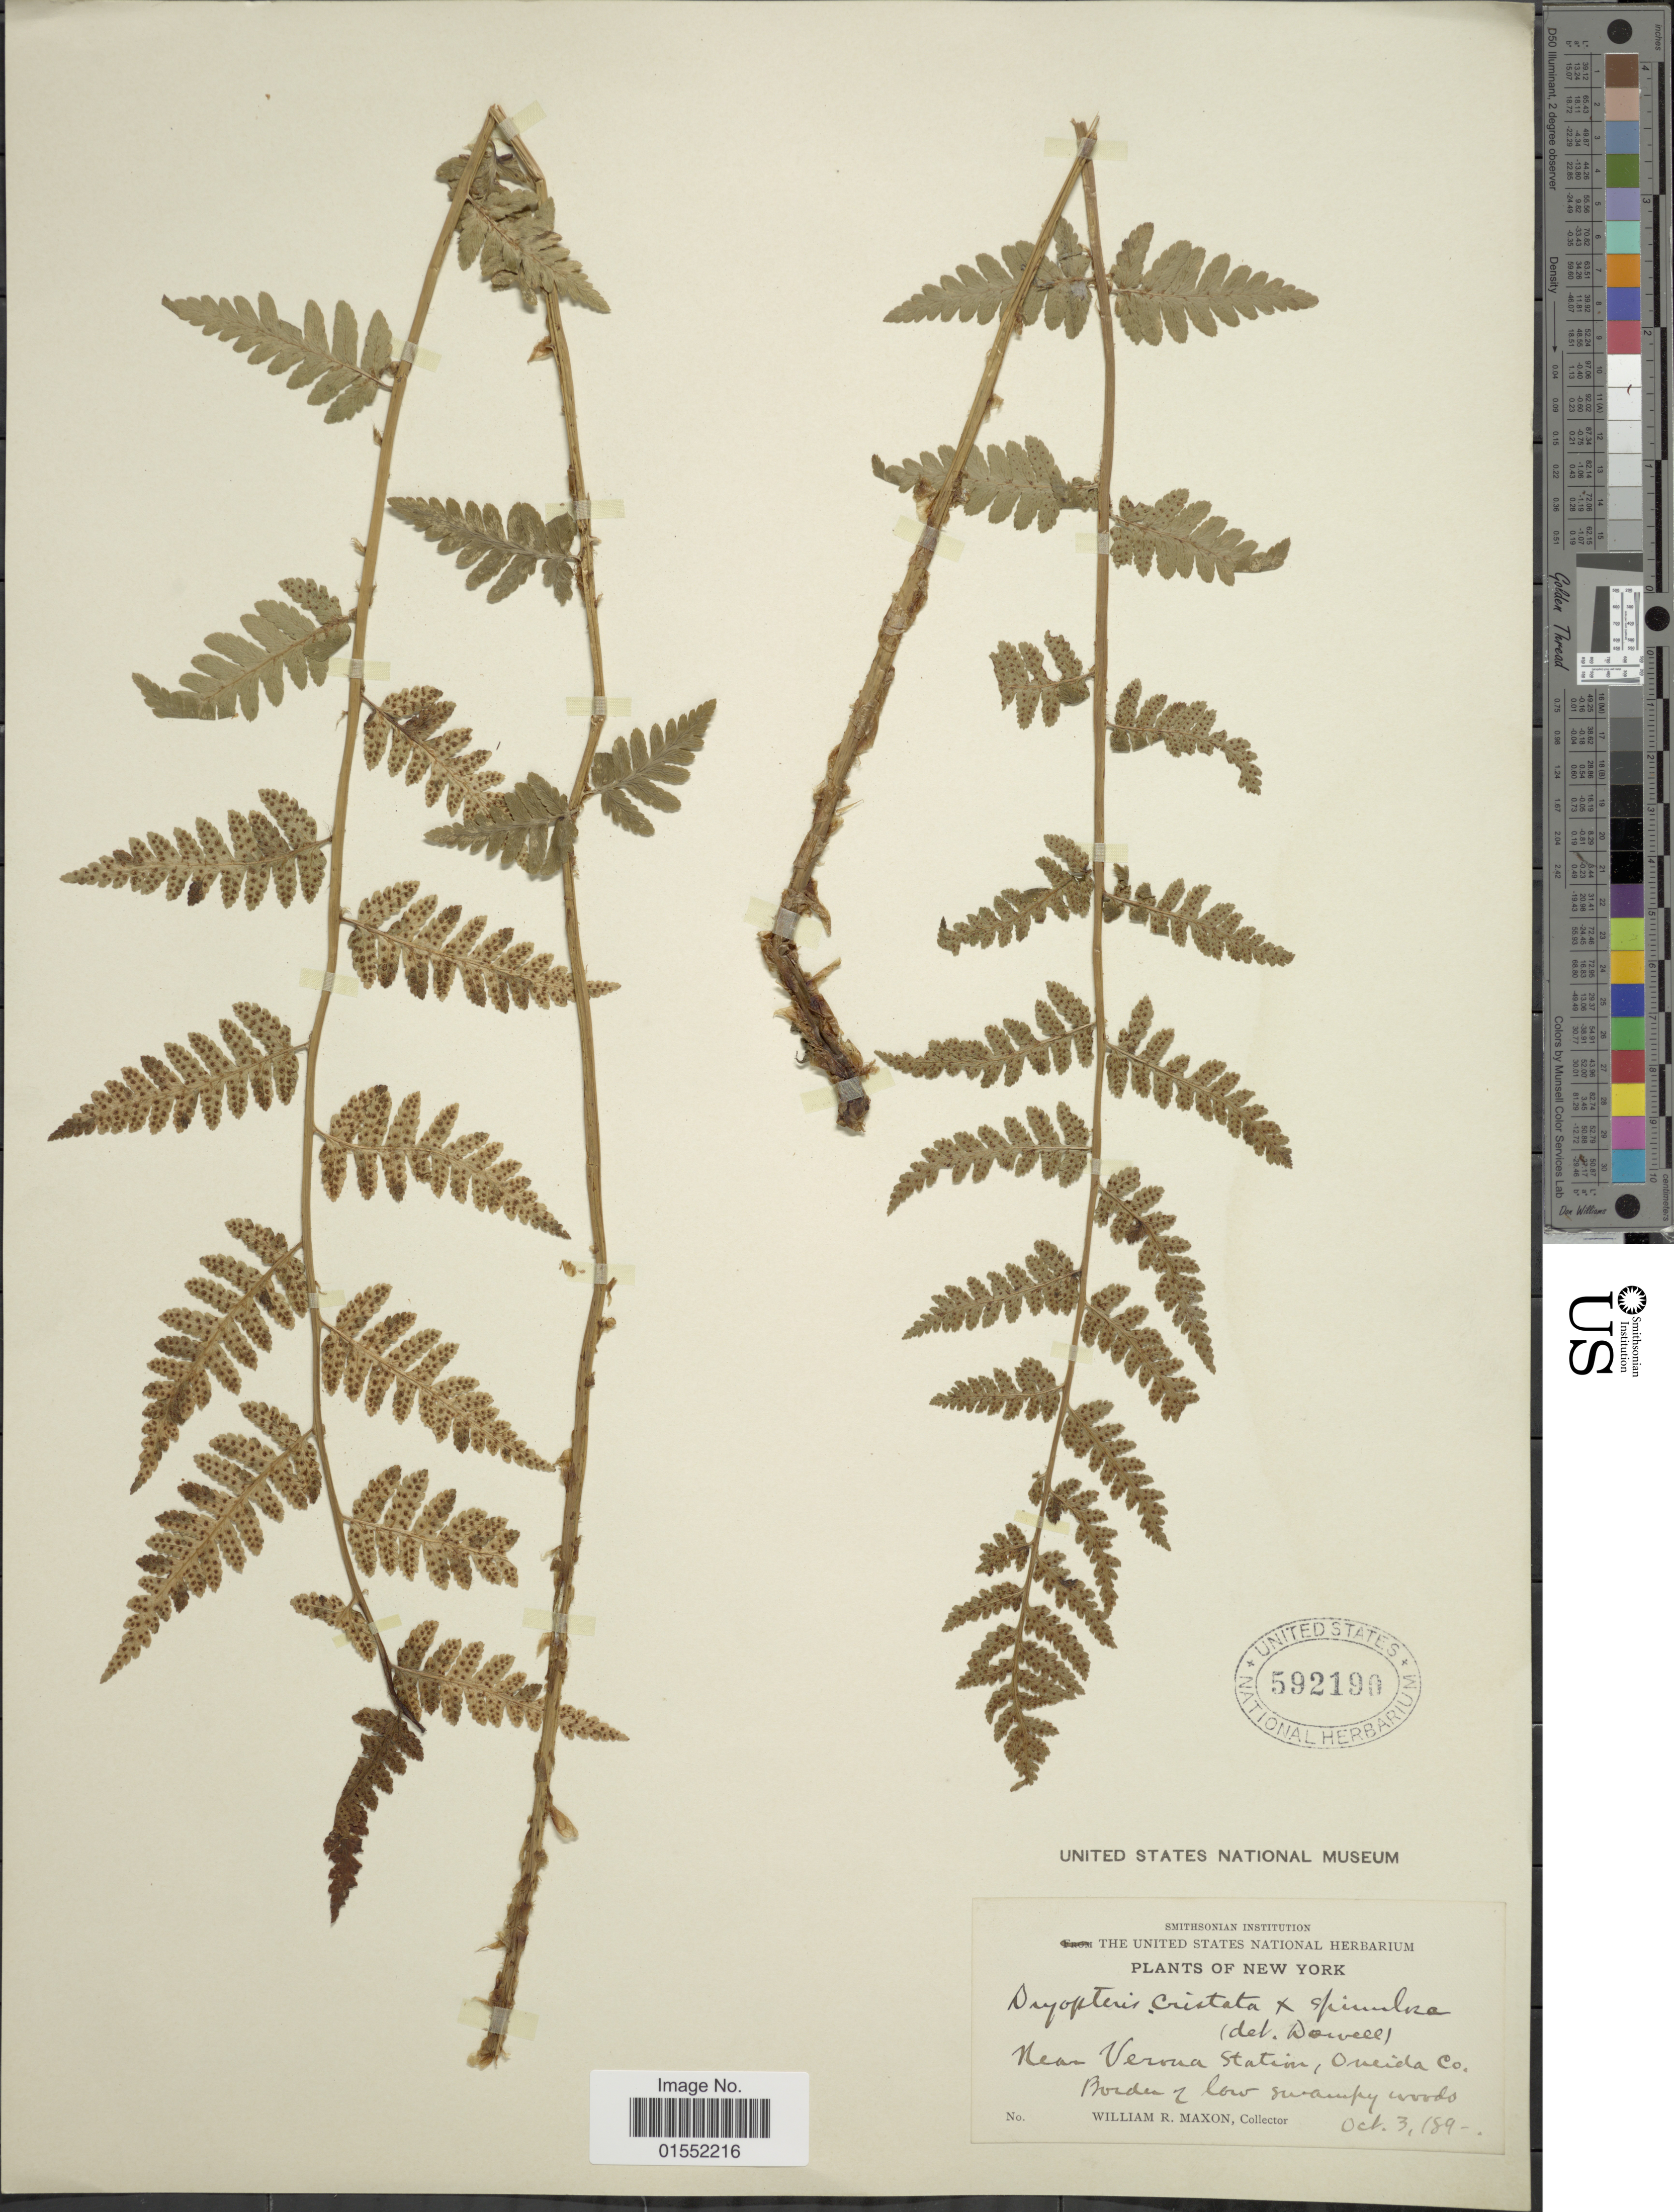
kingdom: Plantae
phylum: Tracheophyta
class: Polypodiopsida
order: Polypodiales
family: Dryopteridaceae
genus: Dryopteris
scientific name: Dryopteris x uliginosa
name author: (A. Braun ex Döll) Kuntze ex Druce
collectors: W. R. Maxon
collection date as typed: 189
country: United States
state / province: New York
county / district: Oneida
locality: Near Verona Station, Oneida Co., Border of low swampy woods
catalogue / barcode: US 592190